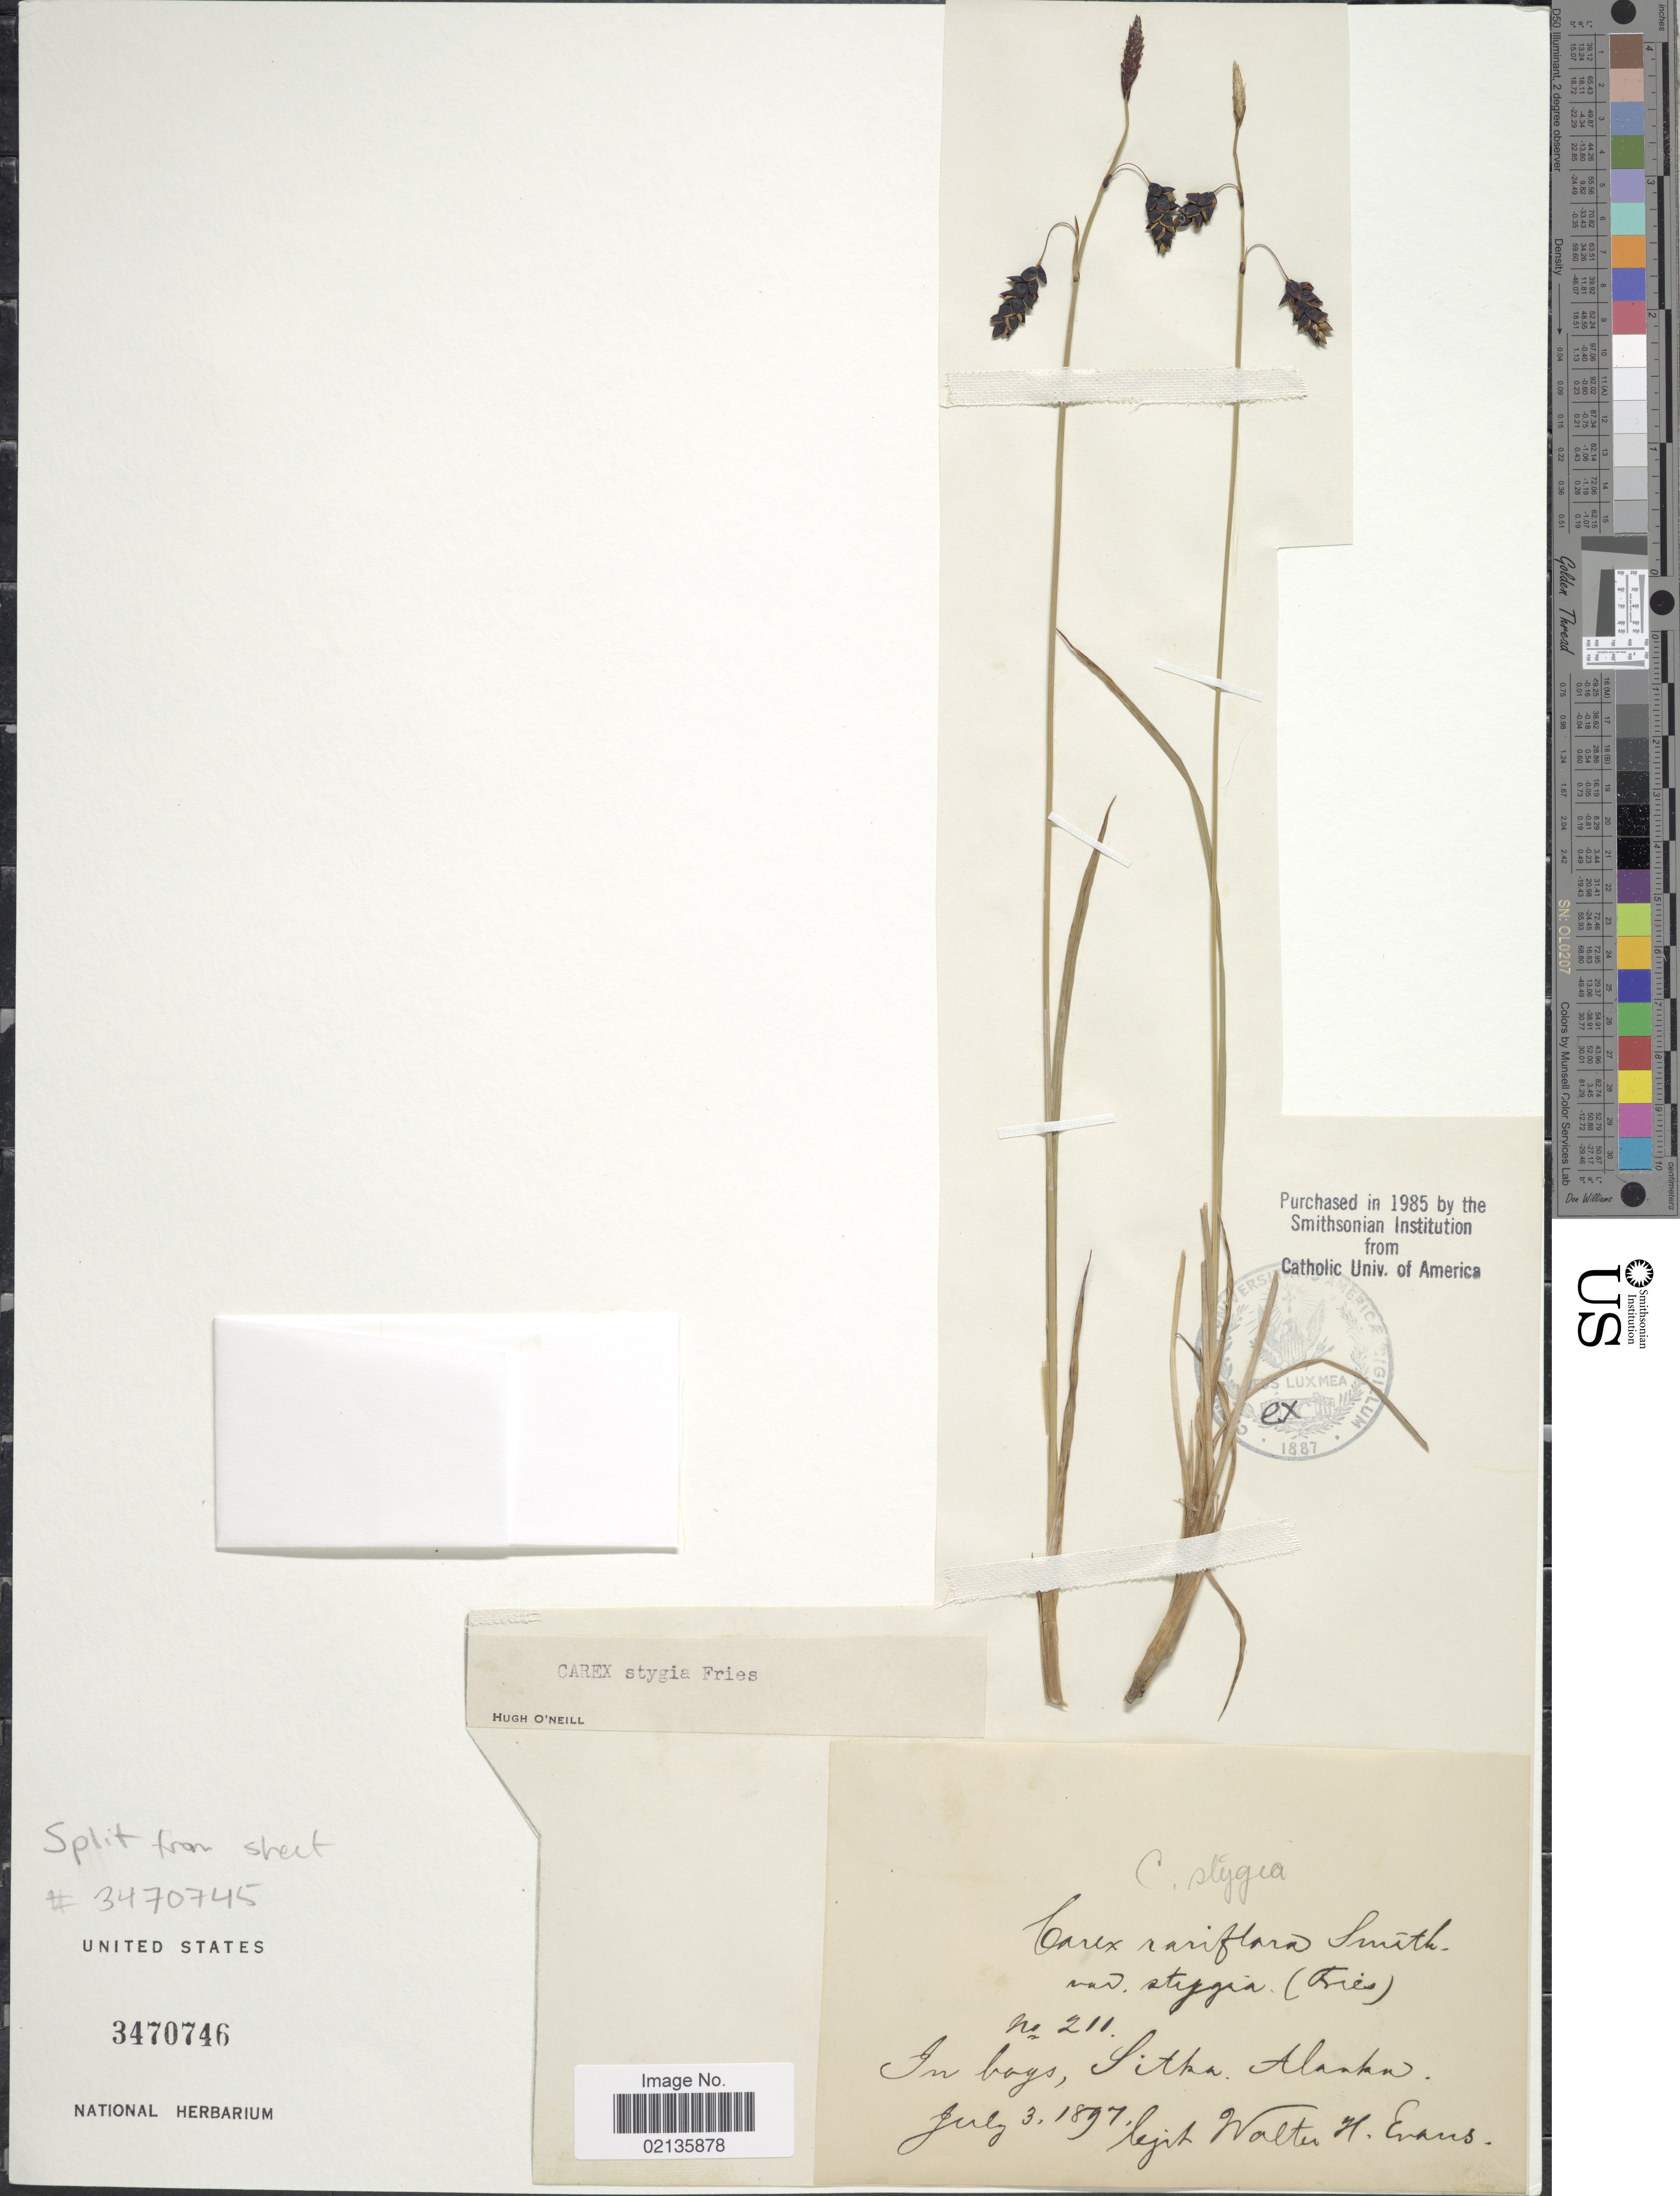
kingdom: Plantae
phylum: Tracheophyta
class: Liliopsida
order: Poales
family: Cyperaceae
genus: Carex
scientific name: Carex x stygia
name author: Fr.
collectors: W. H. Evans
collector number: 211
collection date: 1897-07-03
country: United States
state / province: Alaska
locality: In bogs, Sitka, Alaska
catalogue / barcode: US 3470746